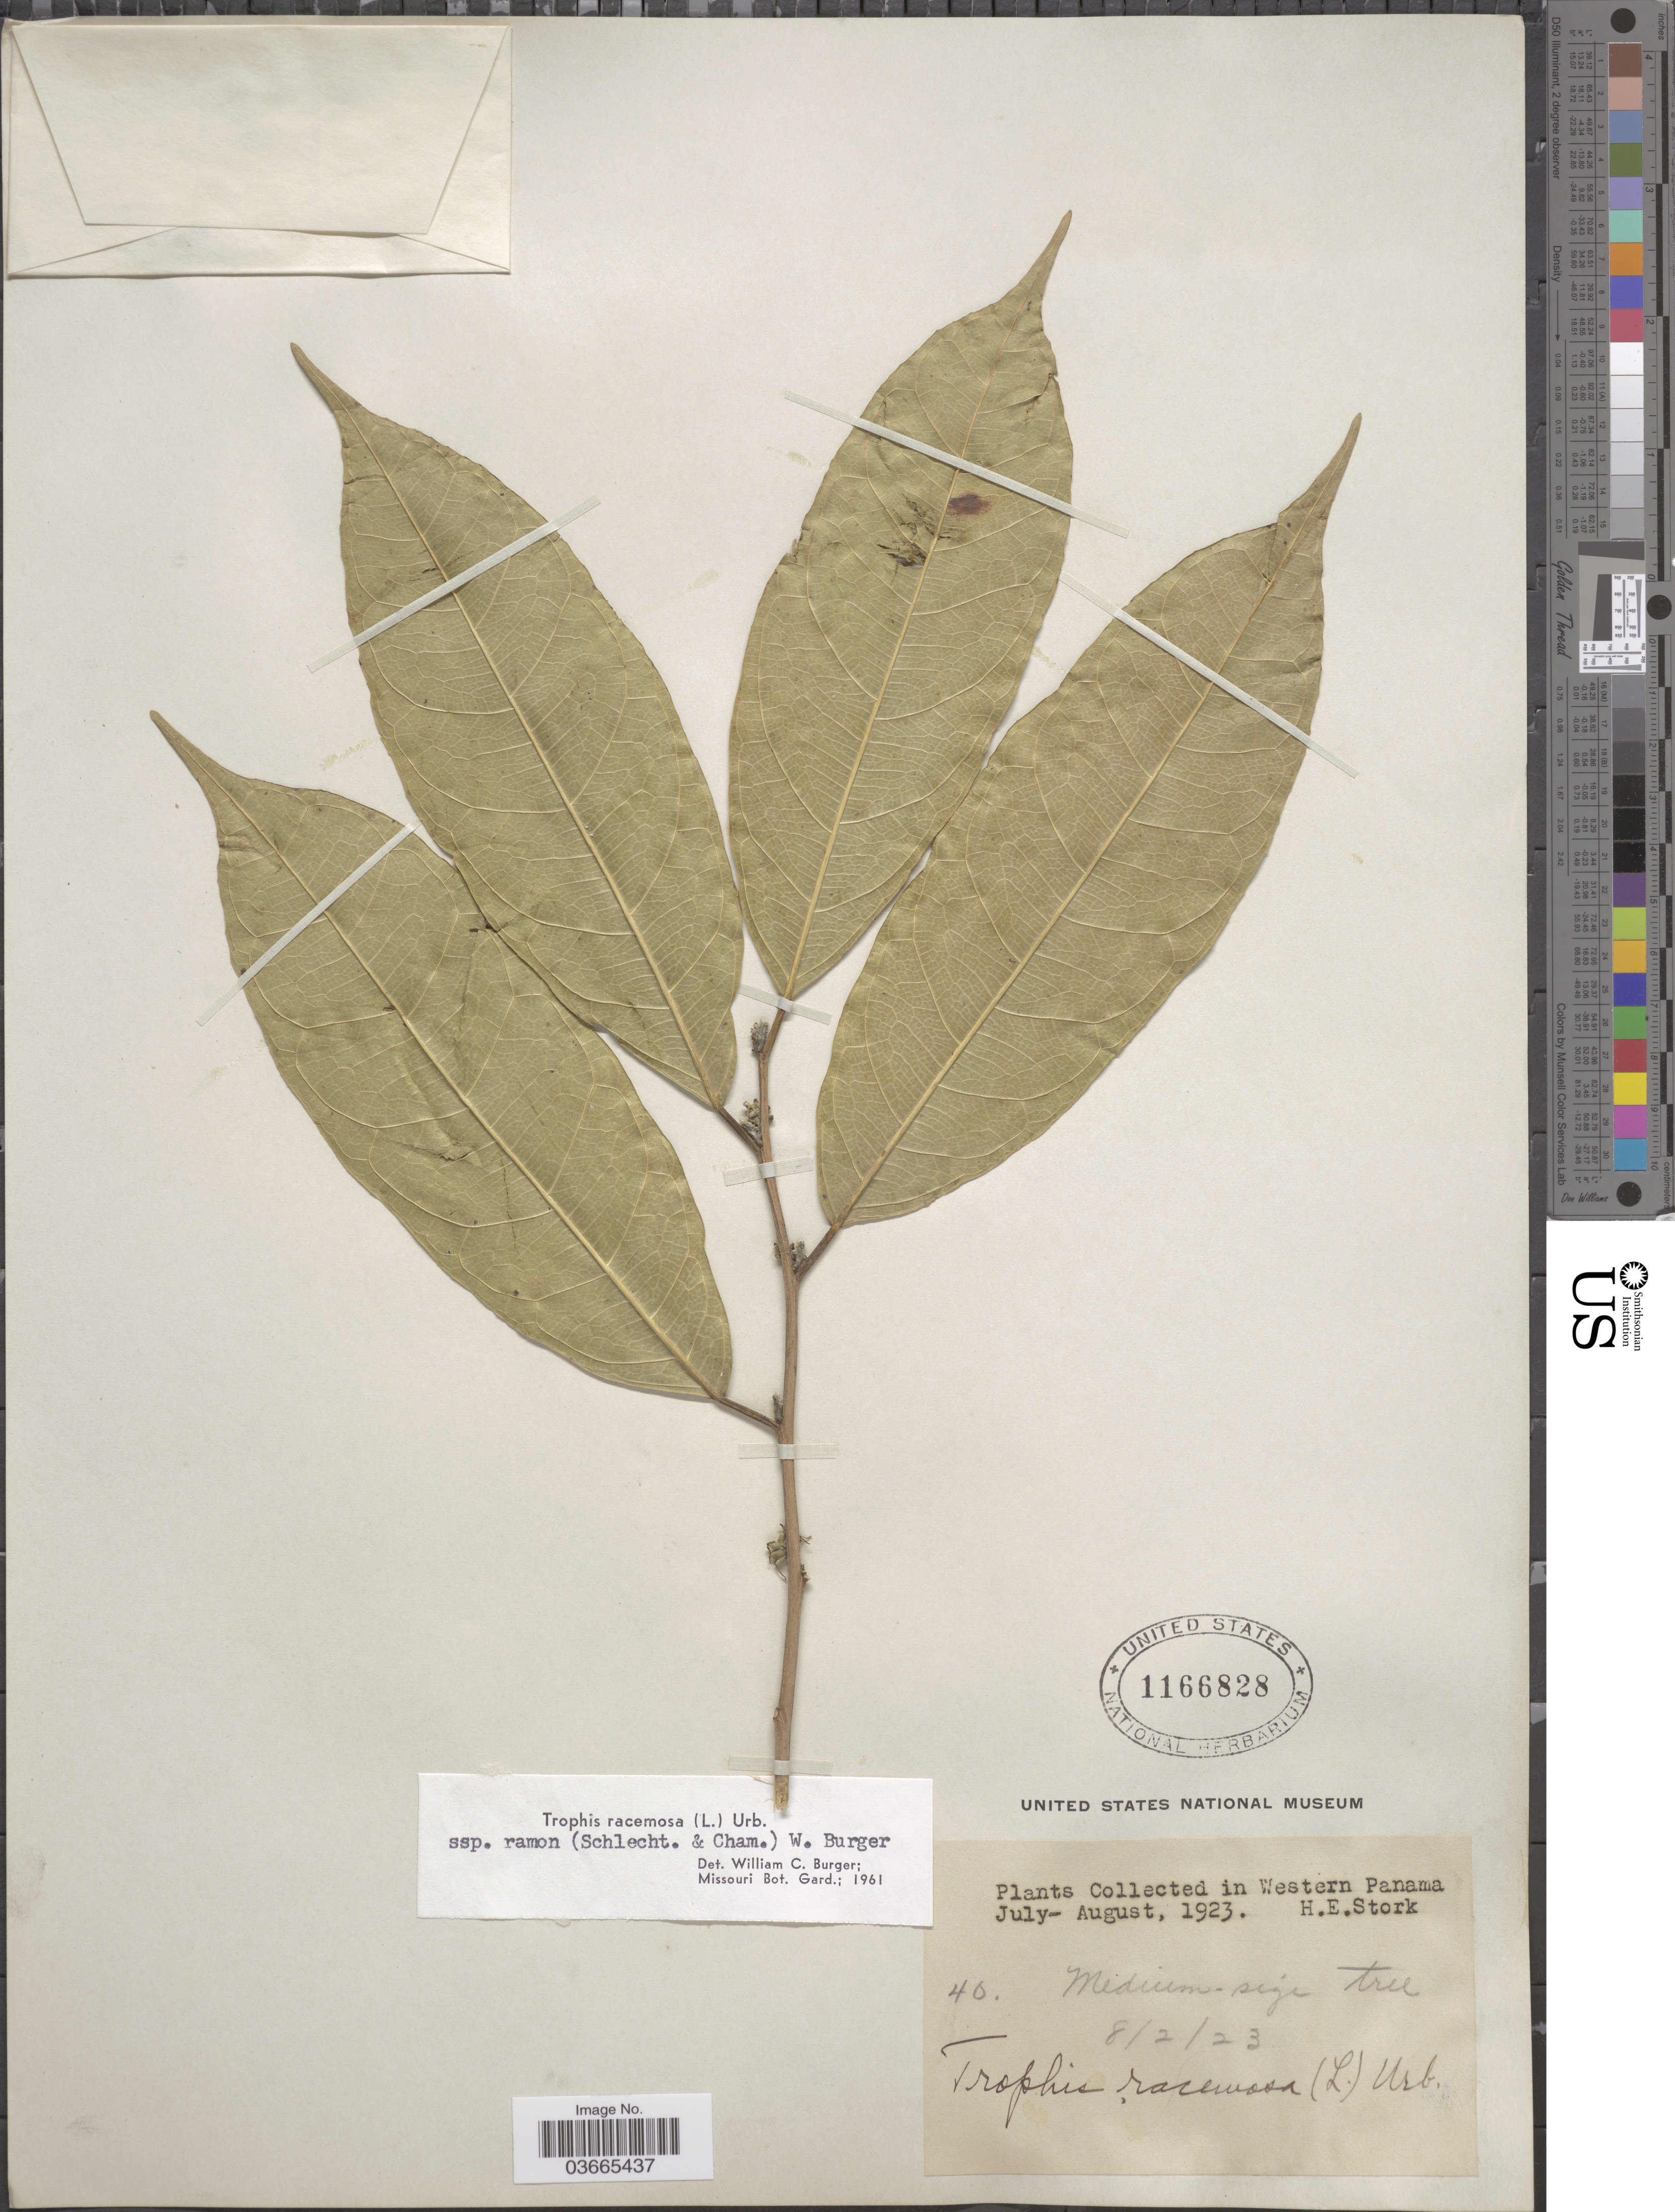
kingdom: Plantae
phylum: Tracheophyta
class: Magnoliopsida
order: Rosales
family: Moraceae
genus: Trophis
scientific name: Trophis racemosa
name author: (L.) Urb.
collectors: H. E. Stork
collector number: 40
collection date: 1923-02-08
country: Panama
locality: Western Panama.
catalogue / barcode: US 1166828